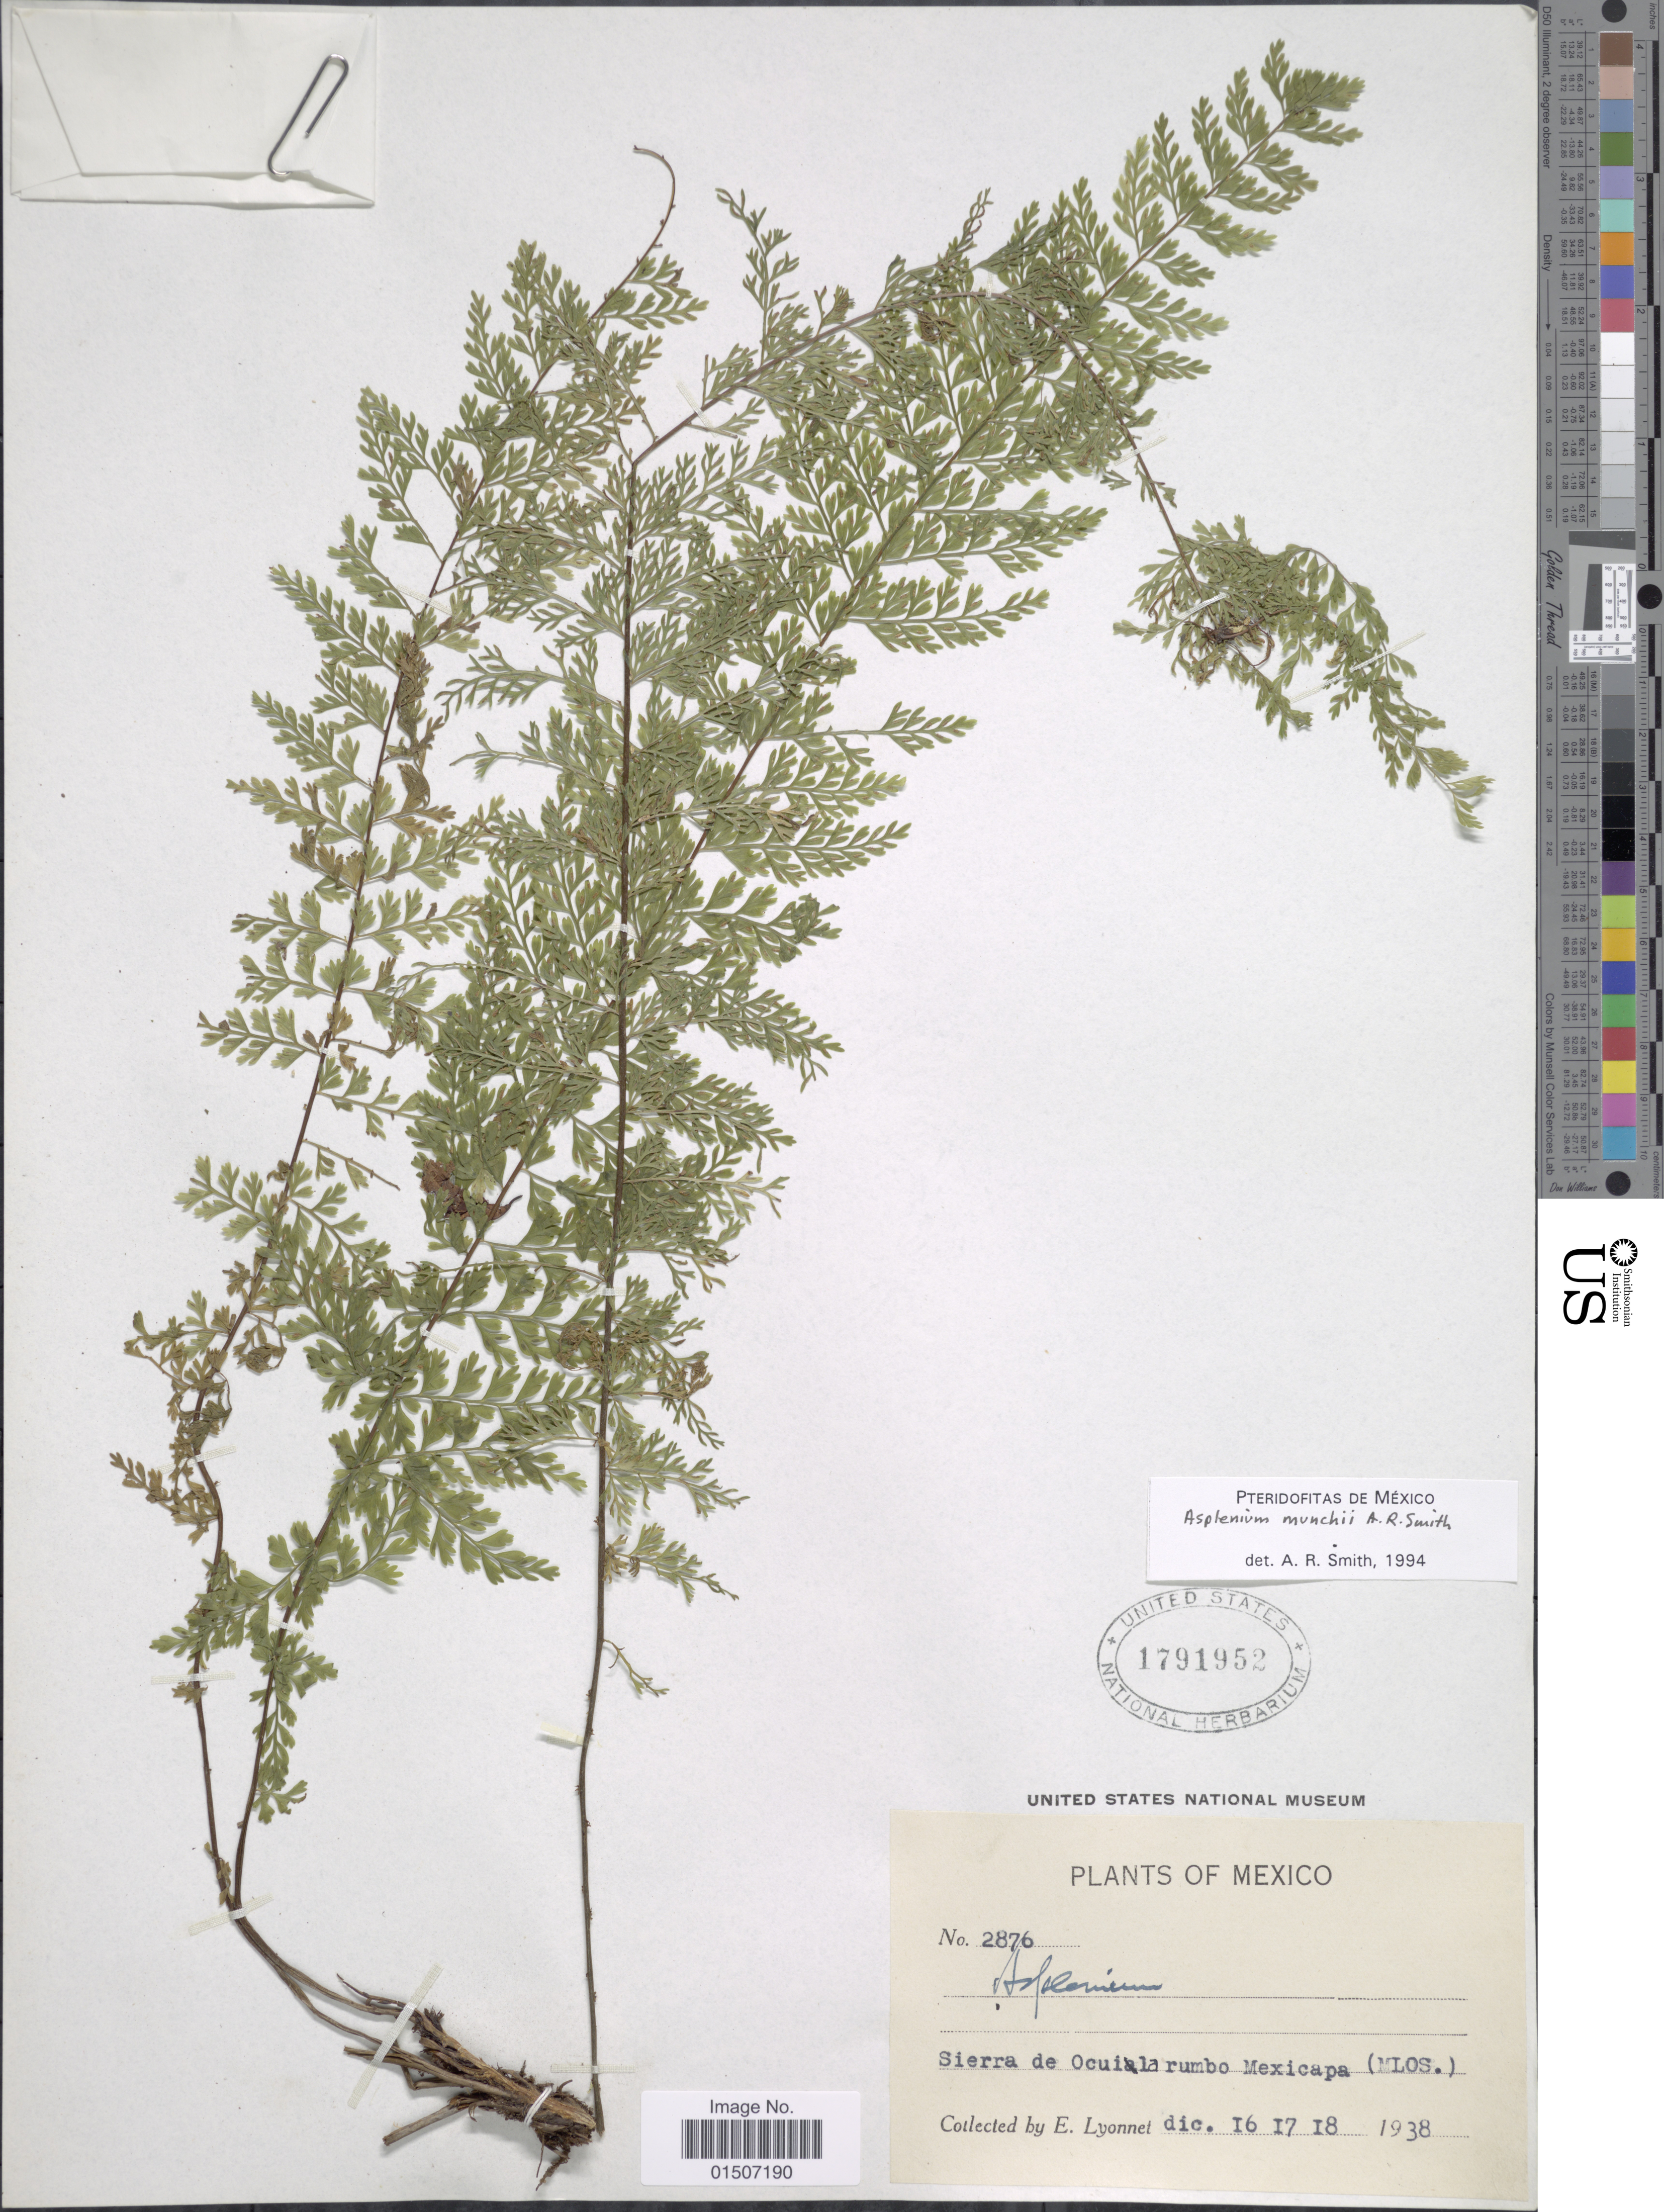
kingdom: Plantae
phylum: Tracheophyta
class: Polypodiopsida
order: Polypodiales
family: Aspleniaceae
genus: Asplenium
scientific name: Asplenium muenchii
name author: A.R. Sm.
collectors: E. Lyonnet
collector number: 2876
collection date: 1938-12-16/1938-12-18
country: Mexico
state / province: Morelos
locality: Sierra de Ocuila rumbo Mexicapa (MLOS.)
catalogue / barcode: US 1791952